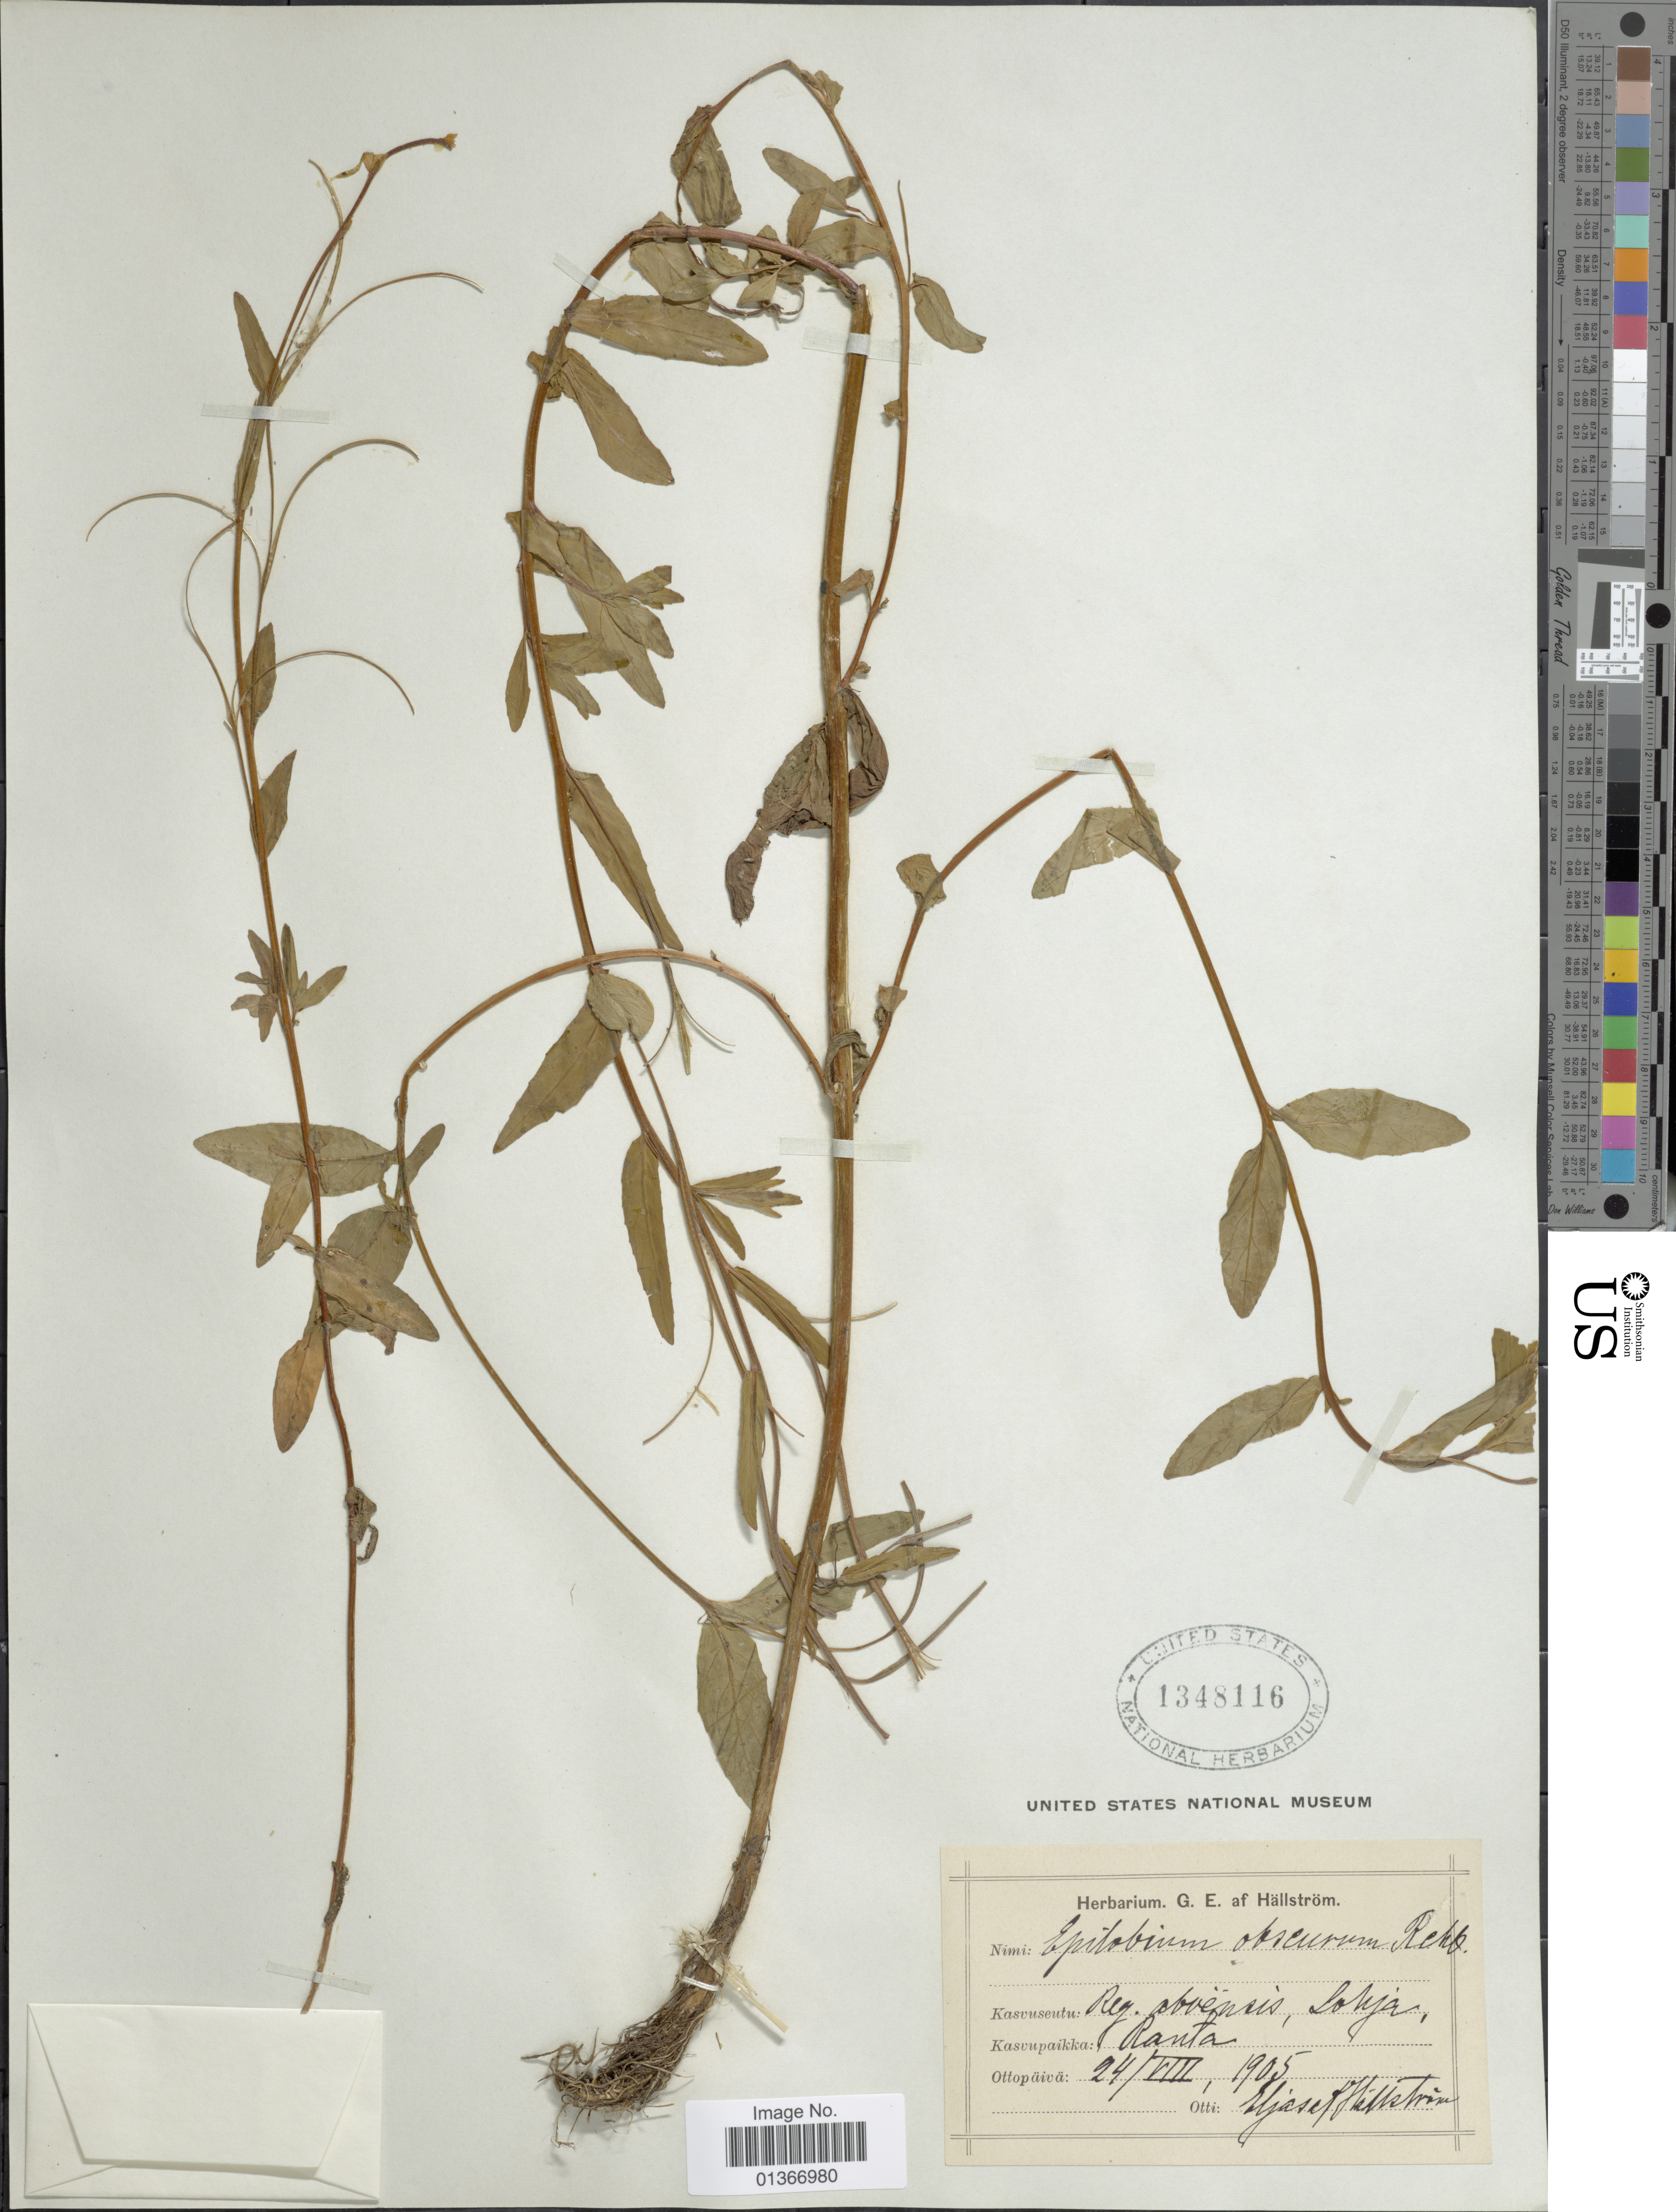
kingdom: Plantae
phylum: Tracheophyta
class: Magnoliopsida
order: Myrtales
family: Onagraceae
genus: Epilobium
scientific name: Epilobium obscurum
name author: Schreb.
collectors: E. Hällström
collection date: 1905-08-24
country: Finland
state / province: Uusimaa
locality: Reg. Abvënsis, Lohja, Ranta.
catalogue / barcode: US 1348116